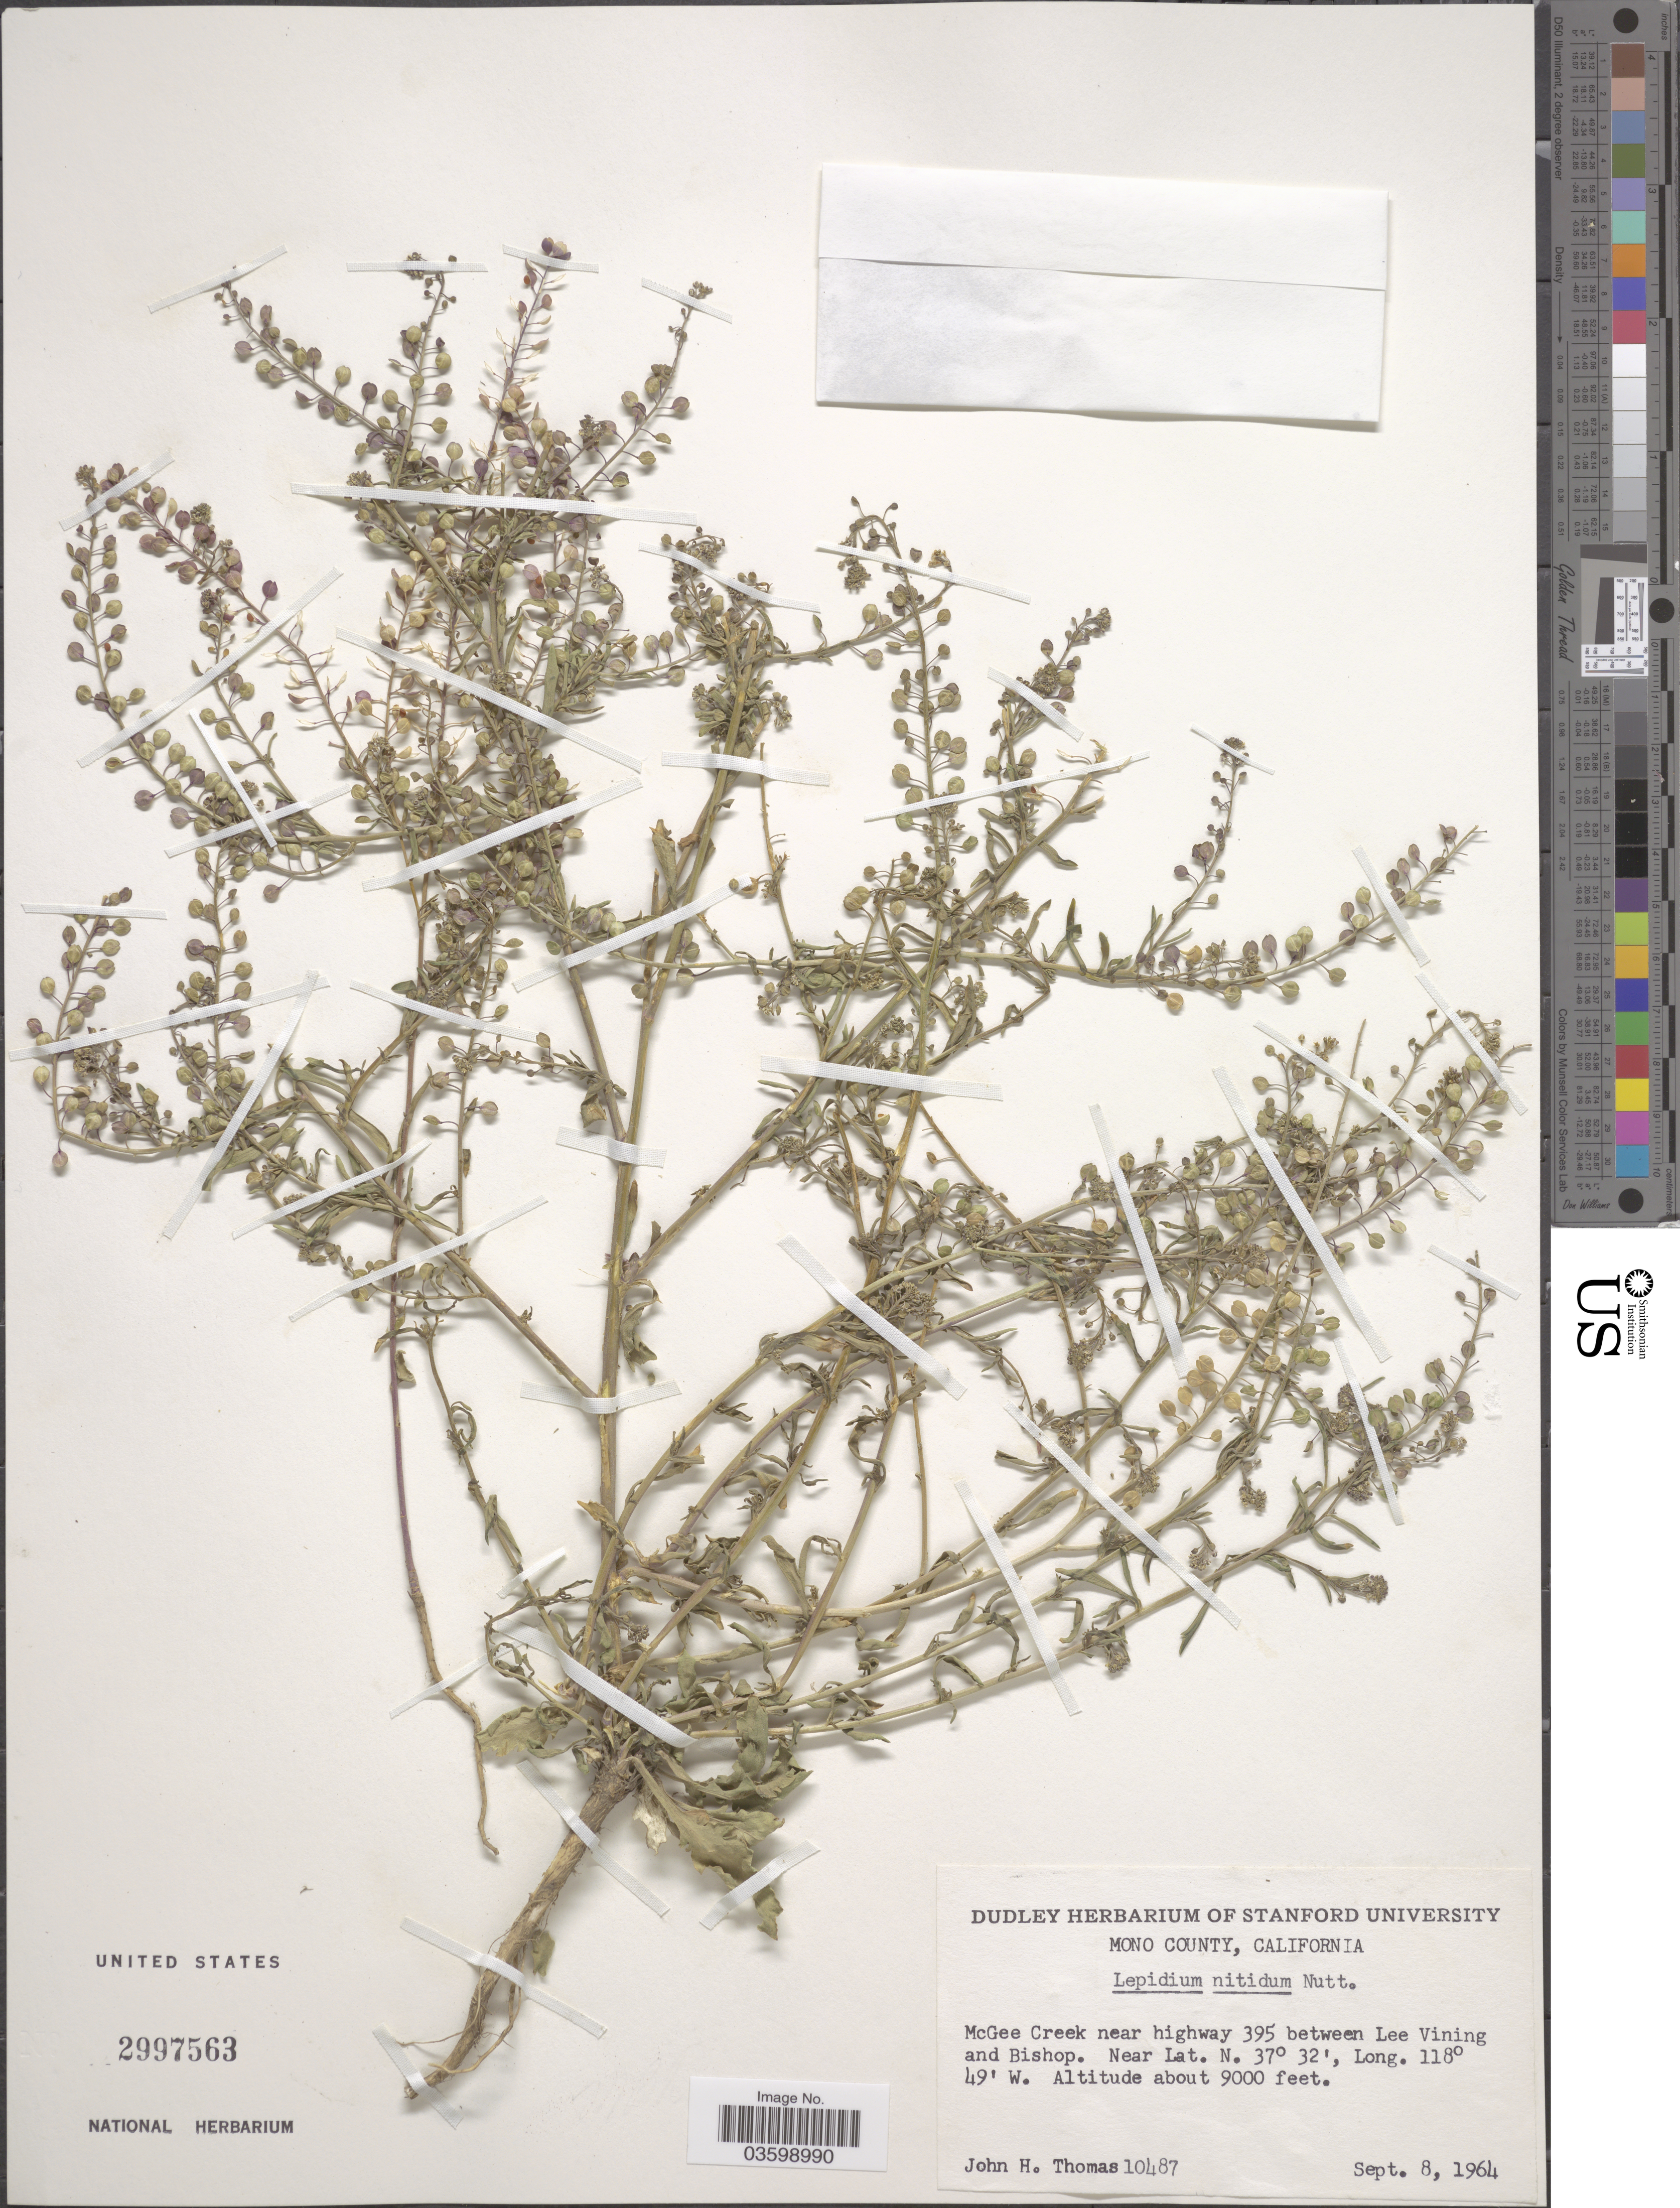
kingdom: Plantae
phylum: Tracheophyta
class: Magnoliopsida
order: Brassicales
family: Brassicaceae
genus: Lepidium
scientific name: Lepidium virginicum subsp. menziesii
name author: (DC.) Thell.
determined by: Yamamoto, M.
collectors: J. H. Thomas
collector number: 10487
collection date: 1964-09-08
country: United States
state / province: California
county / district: Mono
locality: Mono County. McGee Creek near highway 395 between Lee Vining and Bishop.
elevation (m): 2743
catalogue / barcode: US 2997563